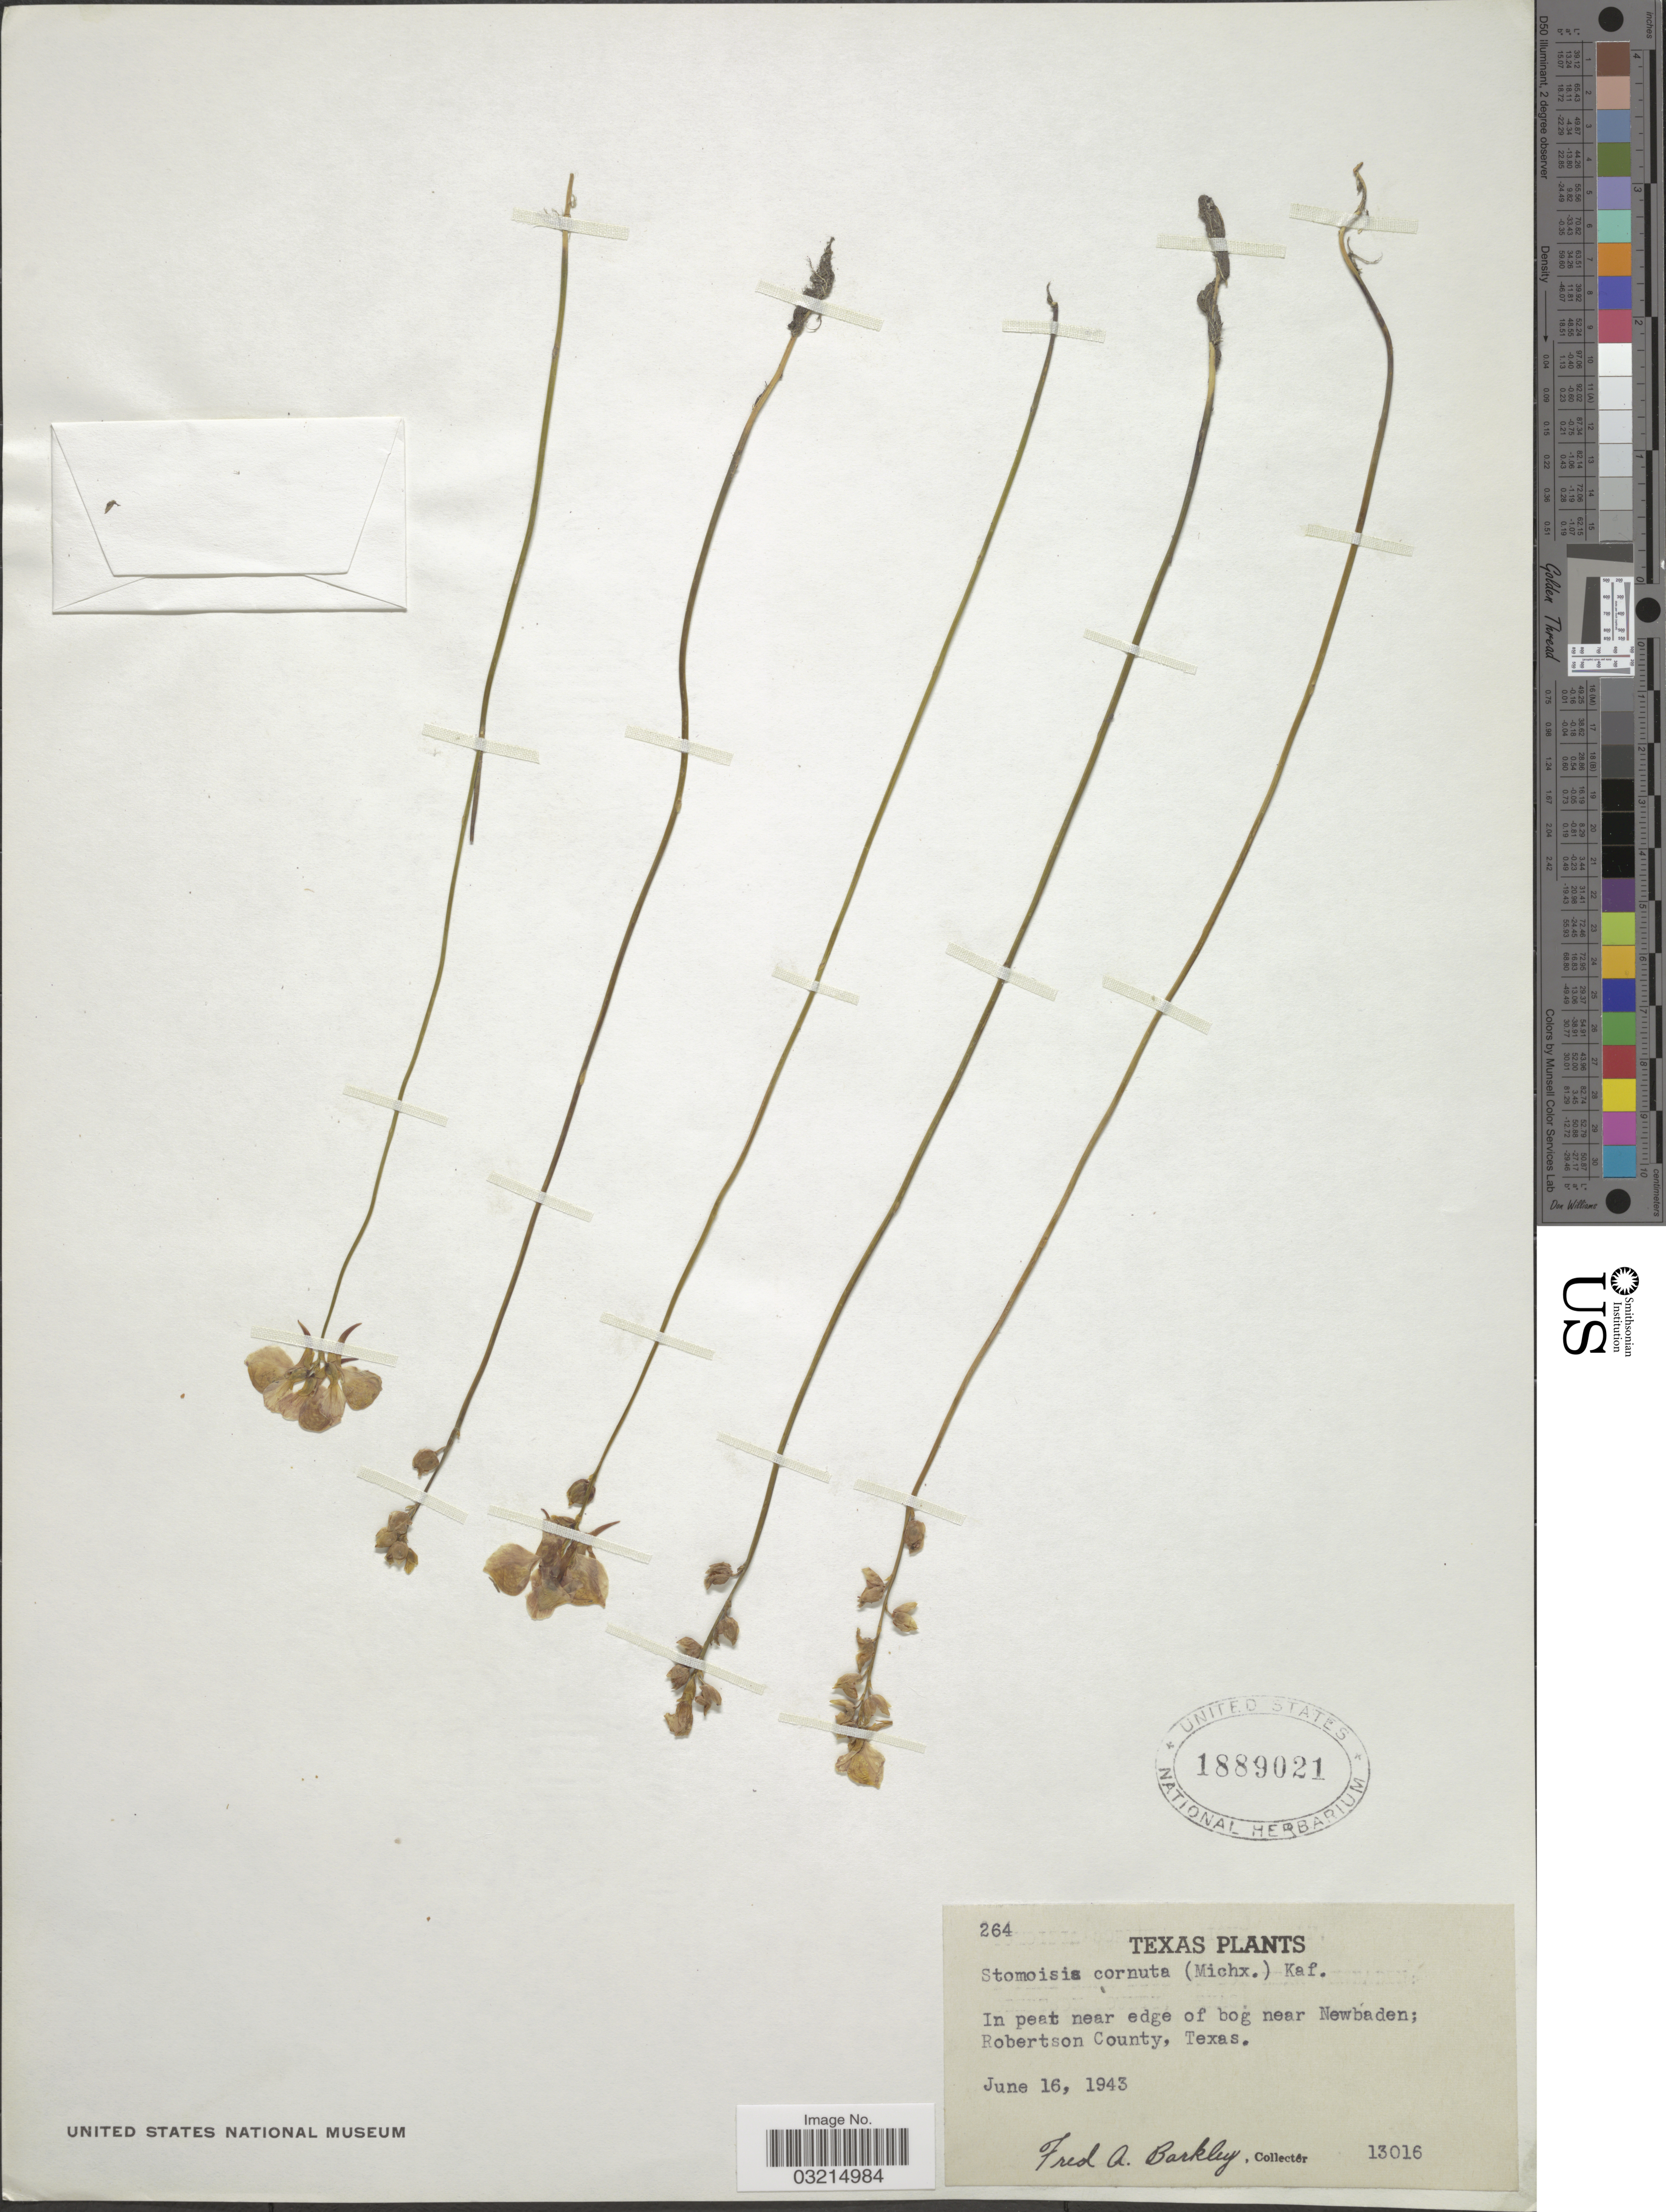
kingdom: Plantae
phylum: Tracheophyta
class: Magnoliopsida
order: Lamiales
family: Lentibulariaceae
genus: Utricularia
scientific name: Utricularia cornuta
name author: Michx.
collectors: F. A. Barkley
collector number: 13016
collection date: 1943-06-16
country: United States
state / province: Texas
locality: In peat near edge of bog near Newbaden; Robertson County.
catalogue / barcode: US 1889021